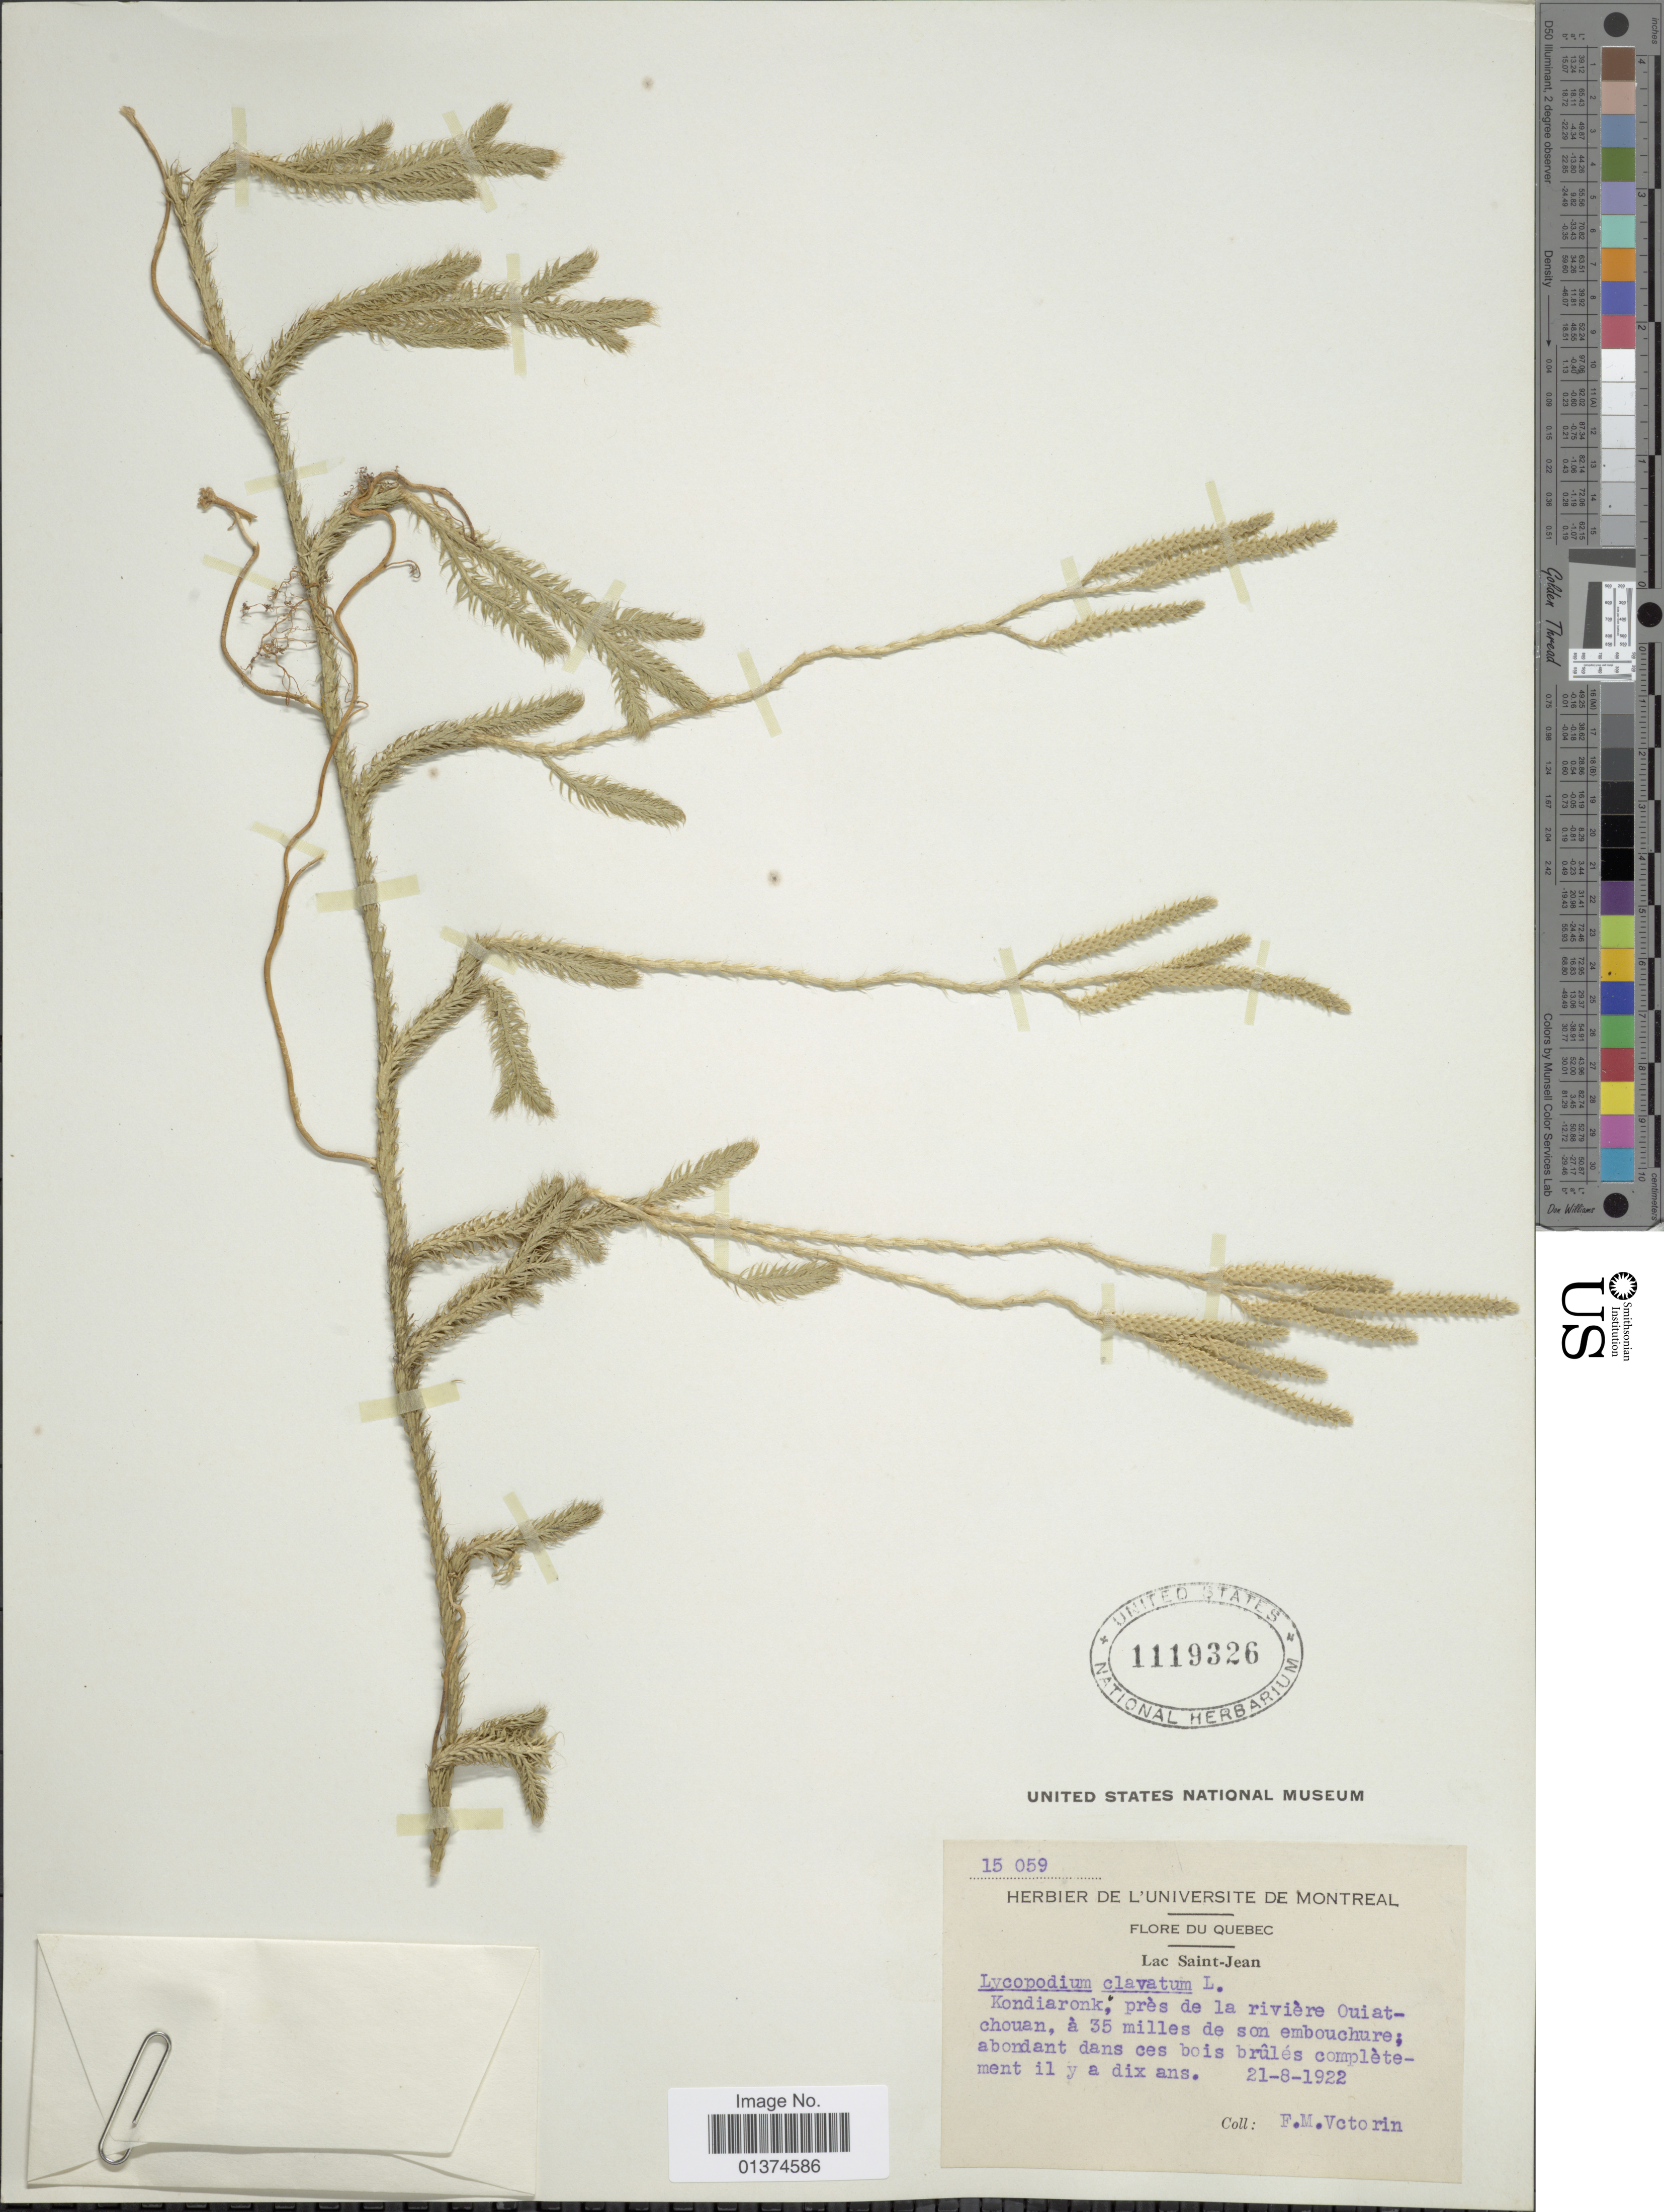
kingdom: Plantae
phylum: Tracheophyta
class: Lycopodiopsida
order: Lycopodiales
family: Lycopodiaceae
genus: Lycopodium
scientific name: Lycopodium clavatum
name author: L.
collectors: F. Victorin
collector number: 15059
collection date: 1922-08-21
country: Canada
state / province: Quebec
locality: Lac Saint-Jean, Kondiaronk: près de la rivière Ouiatchouan, à 35 miles de son embouchure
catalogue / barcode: US 1119326